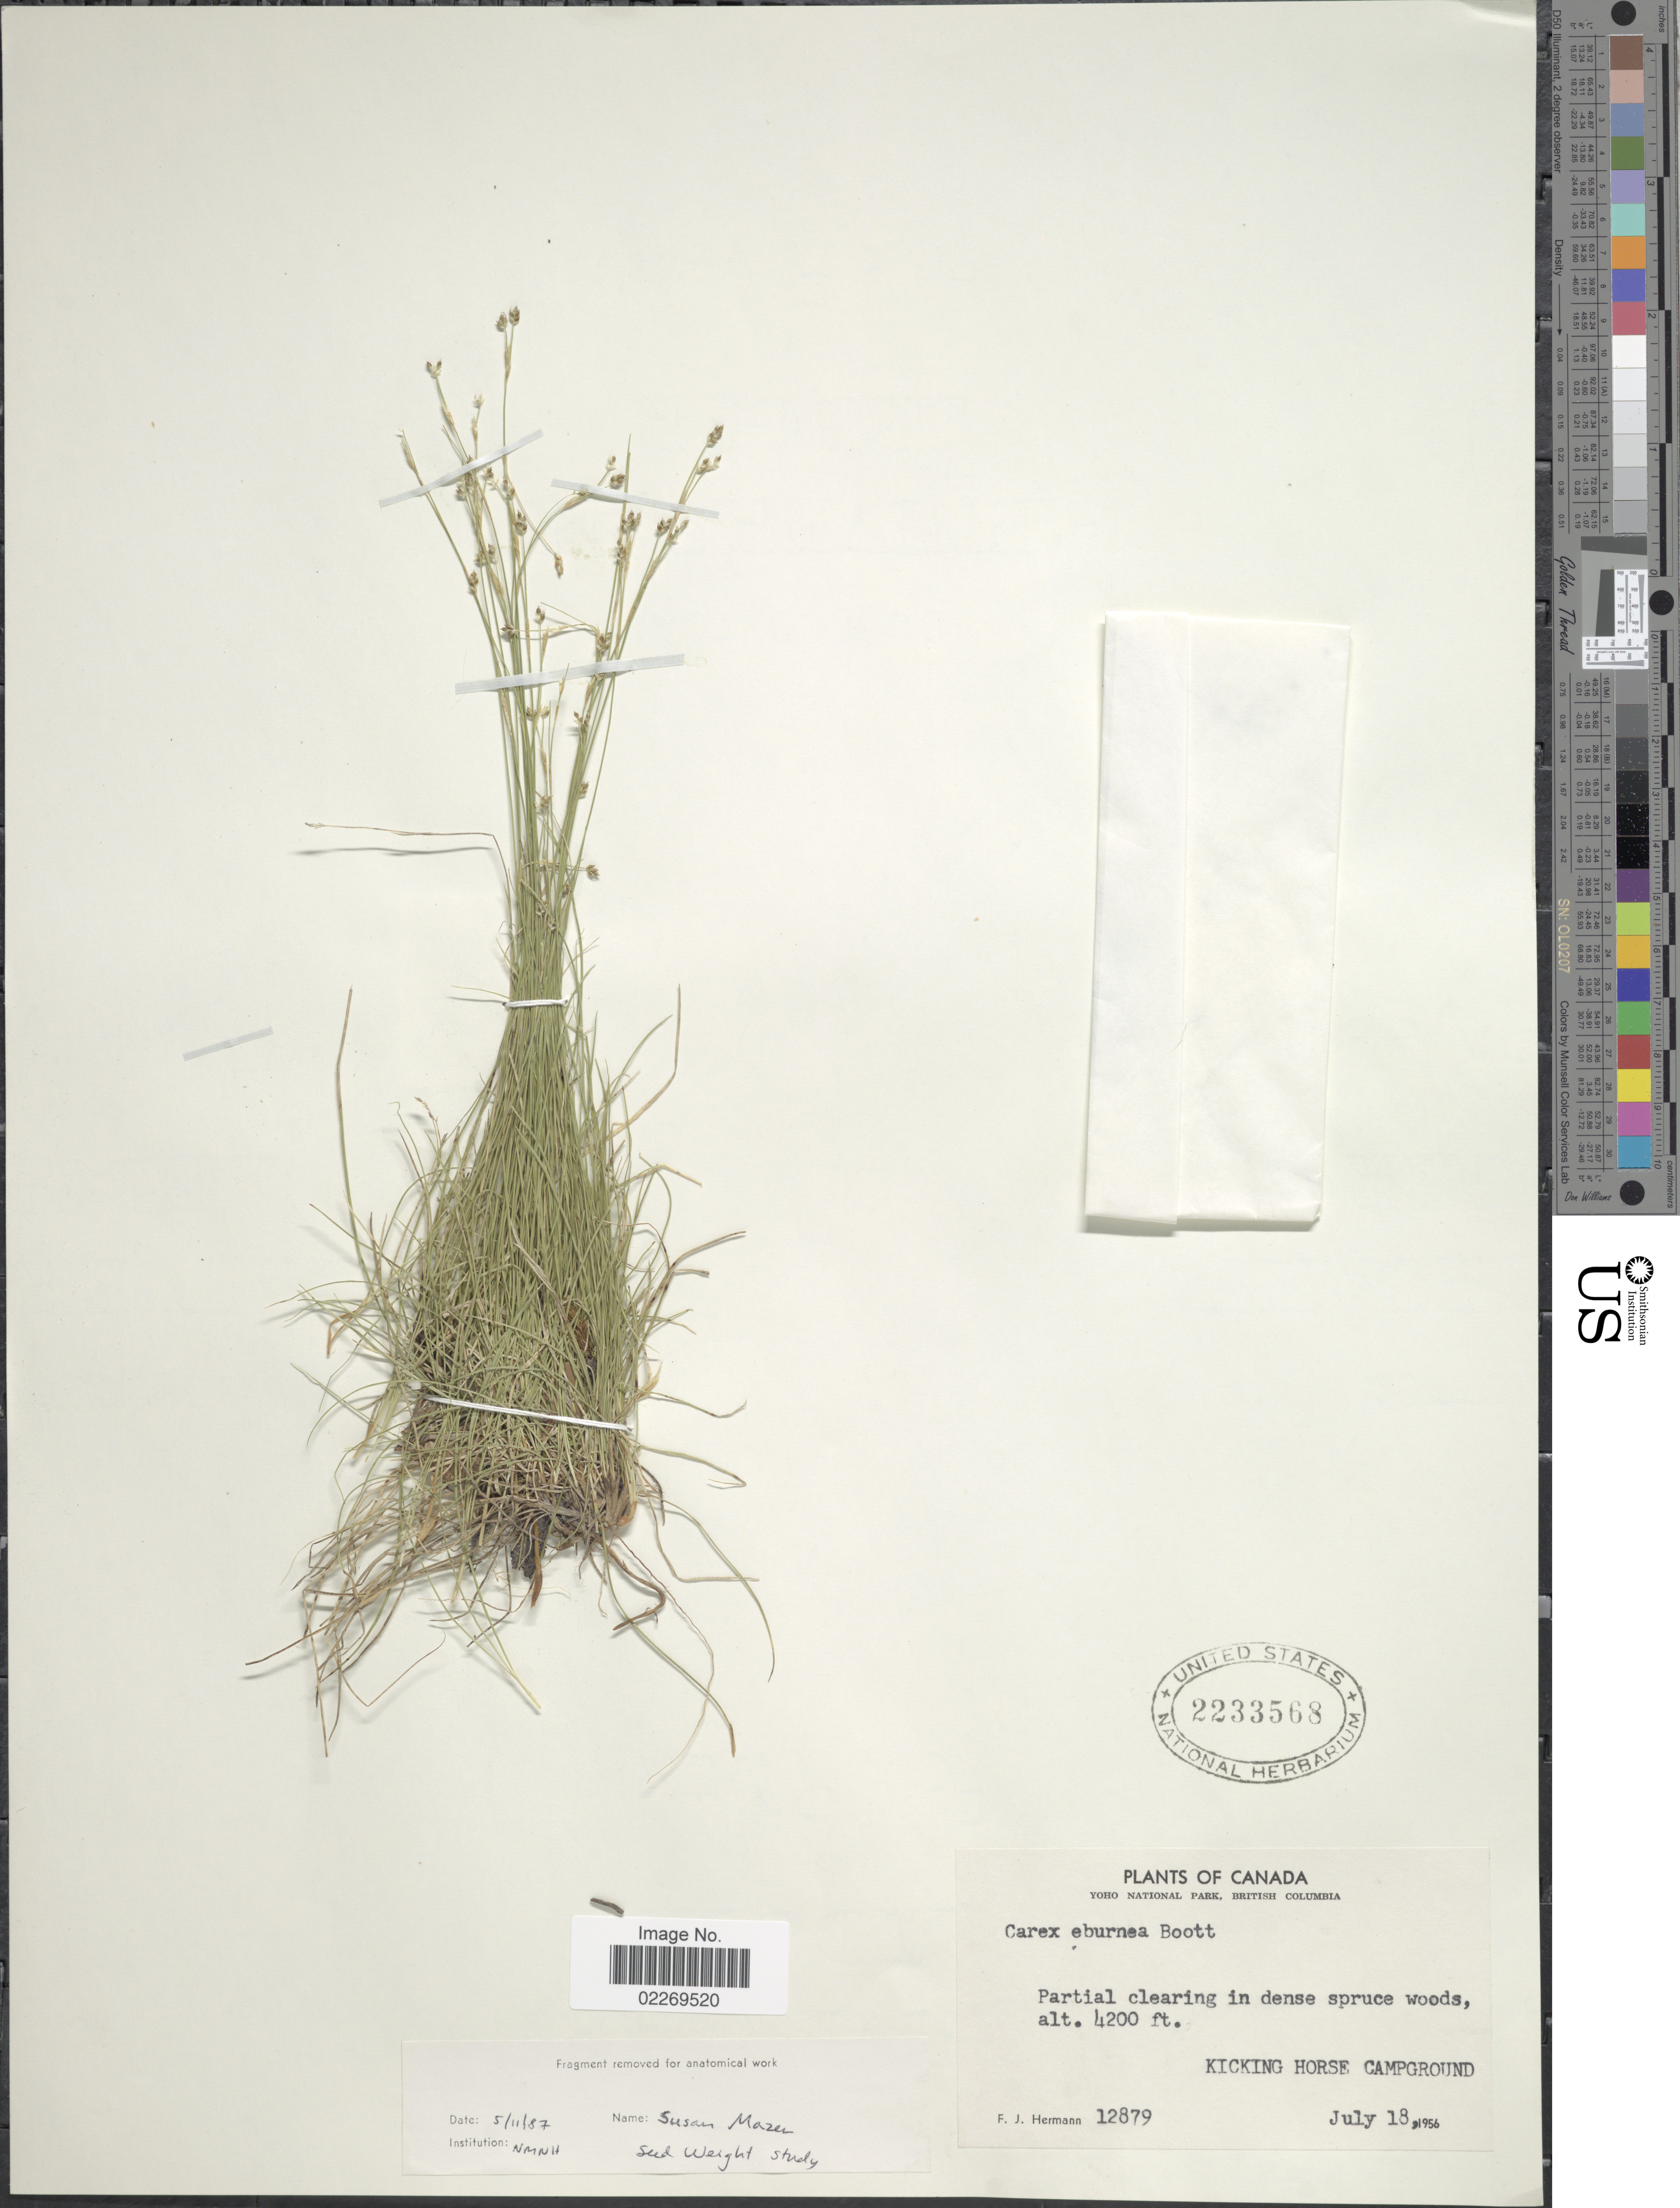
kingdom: Plantae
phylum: Tracheophyta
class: Liliopsida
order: Poales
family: Cyperaceae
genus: Carex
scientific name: Carex eburnea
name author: Boott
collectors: F. J. Hermann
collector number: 12879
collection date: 1956-07-18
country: Canada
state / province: British Columbia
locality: Yoho National Park, Kicking Horse Campground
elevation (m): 1280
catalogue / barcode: US 2233568